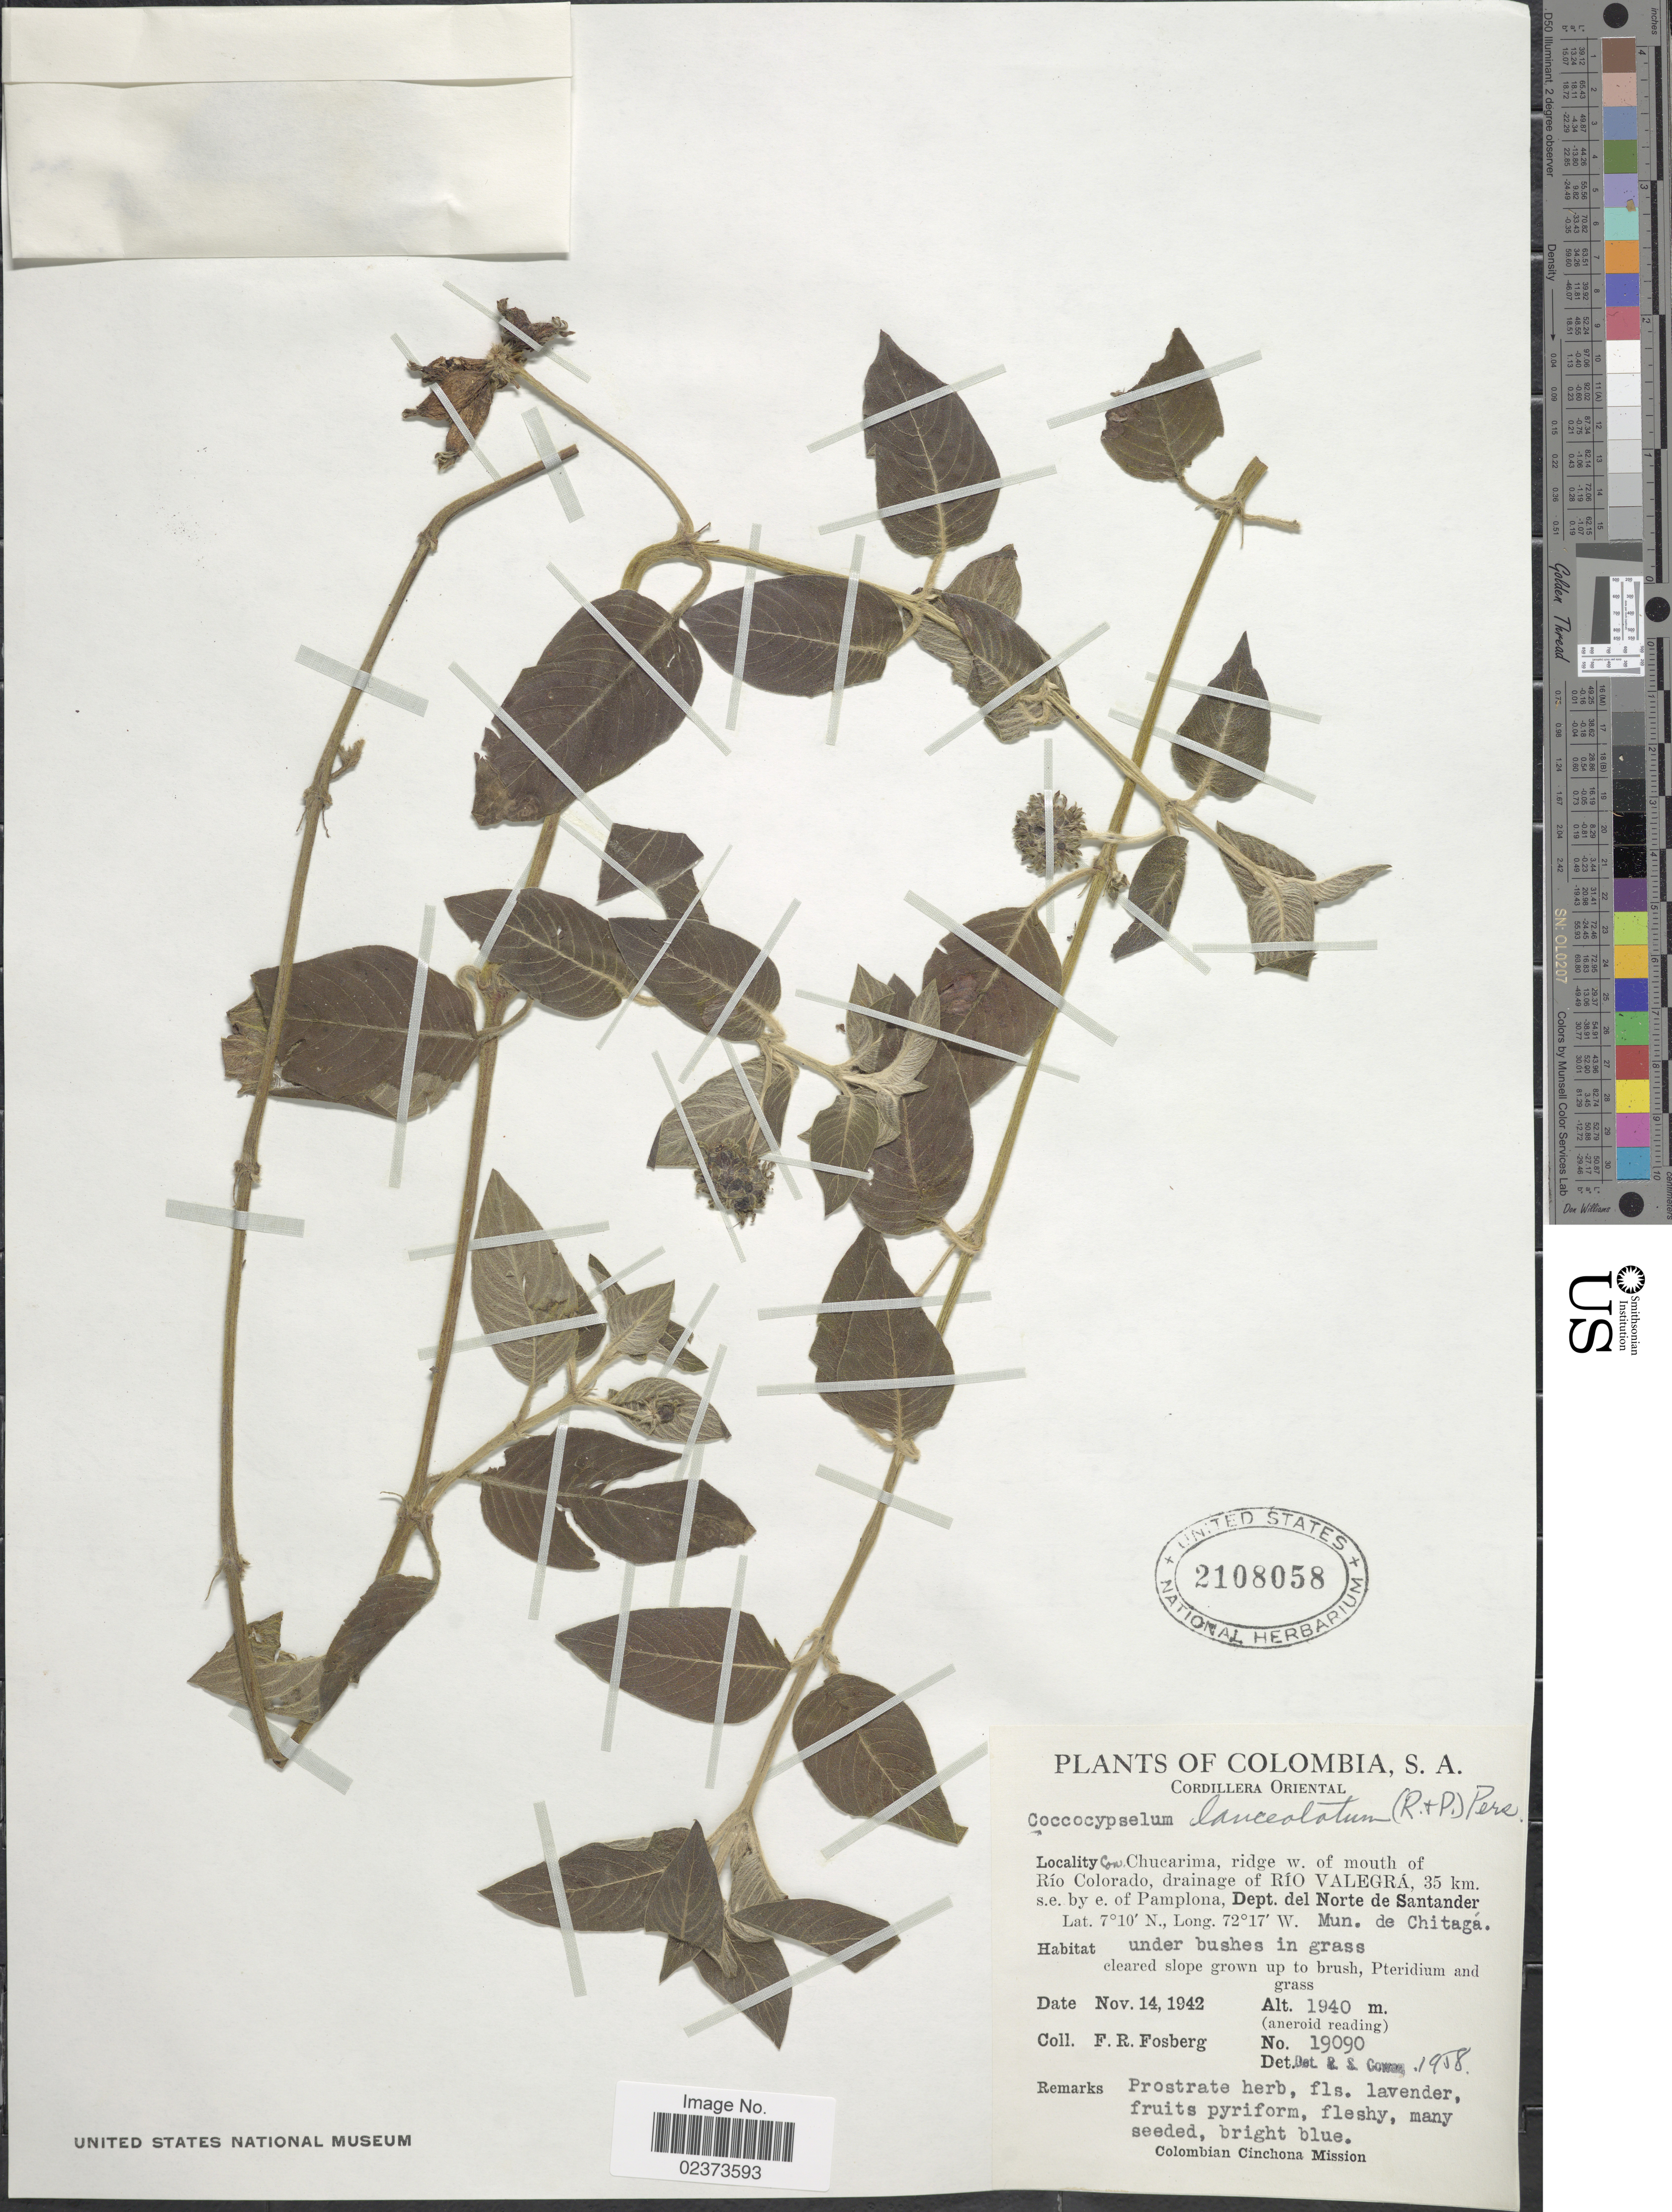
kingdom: Plantae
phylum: Tracheophyta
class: Magnoliopsida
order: Gentianales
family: Rubiaceae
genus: Coccocypselum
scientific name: Coccocypselum lanceolatum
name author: (Ruiz & Pav.) Pers.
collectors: F. R. Fosberg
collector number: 19090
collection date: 1942-11-14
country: Colombia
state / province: Norte de Santander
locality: Cordillera Oriental, Con. Chucarima, ridge w. of mouth of Río Colorado, drainage of Rio Valegrá, 35 km s.e. by e. of Pamplona, Dept del Norte de Santander, Mun de Chitagá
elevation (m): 1940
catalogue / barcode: US 2108058